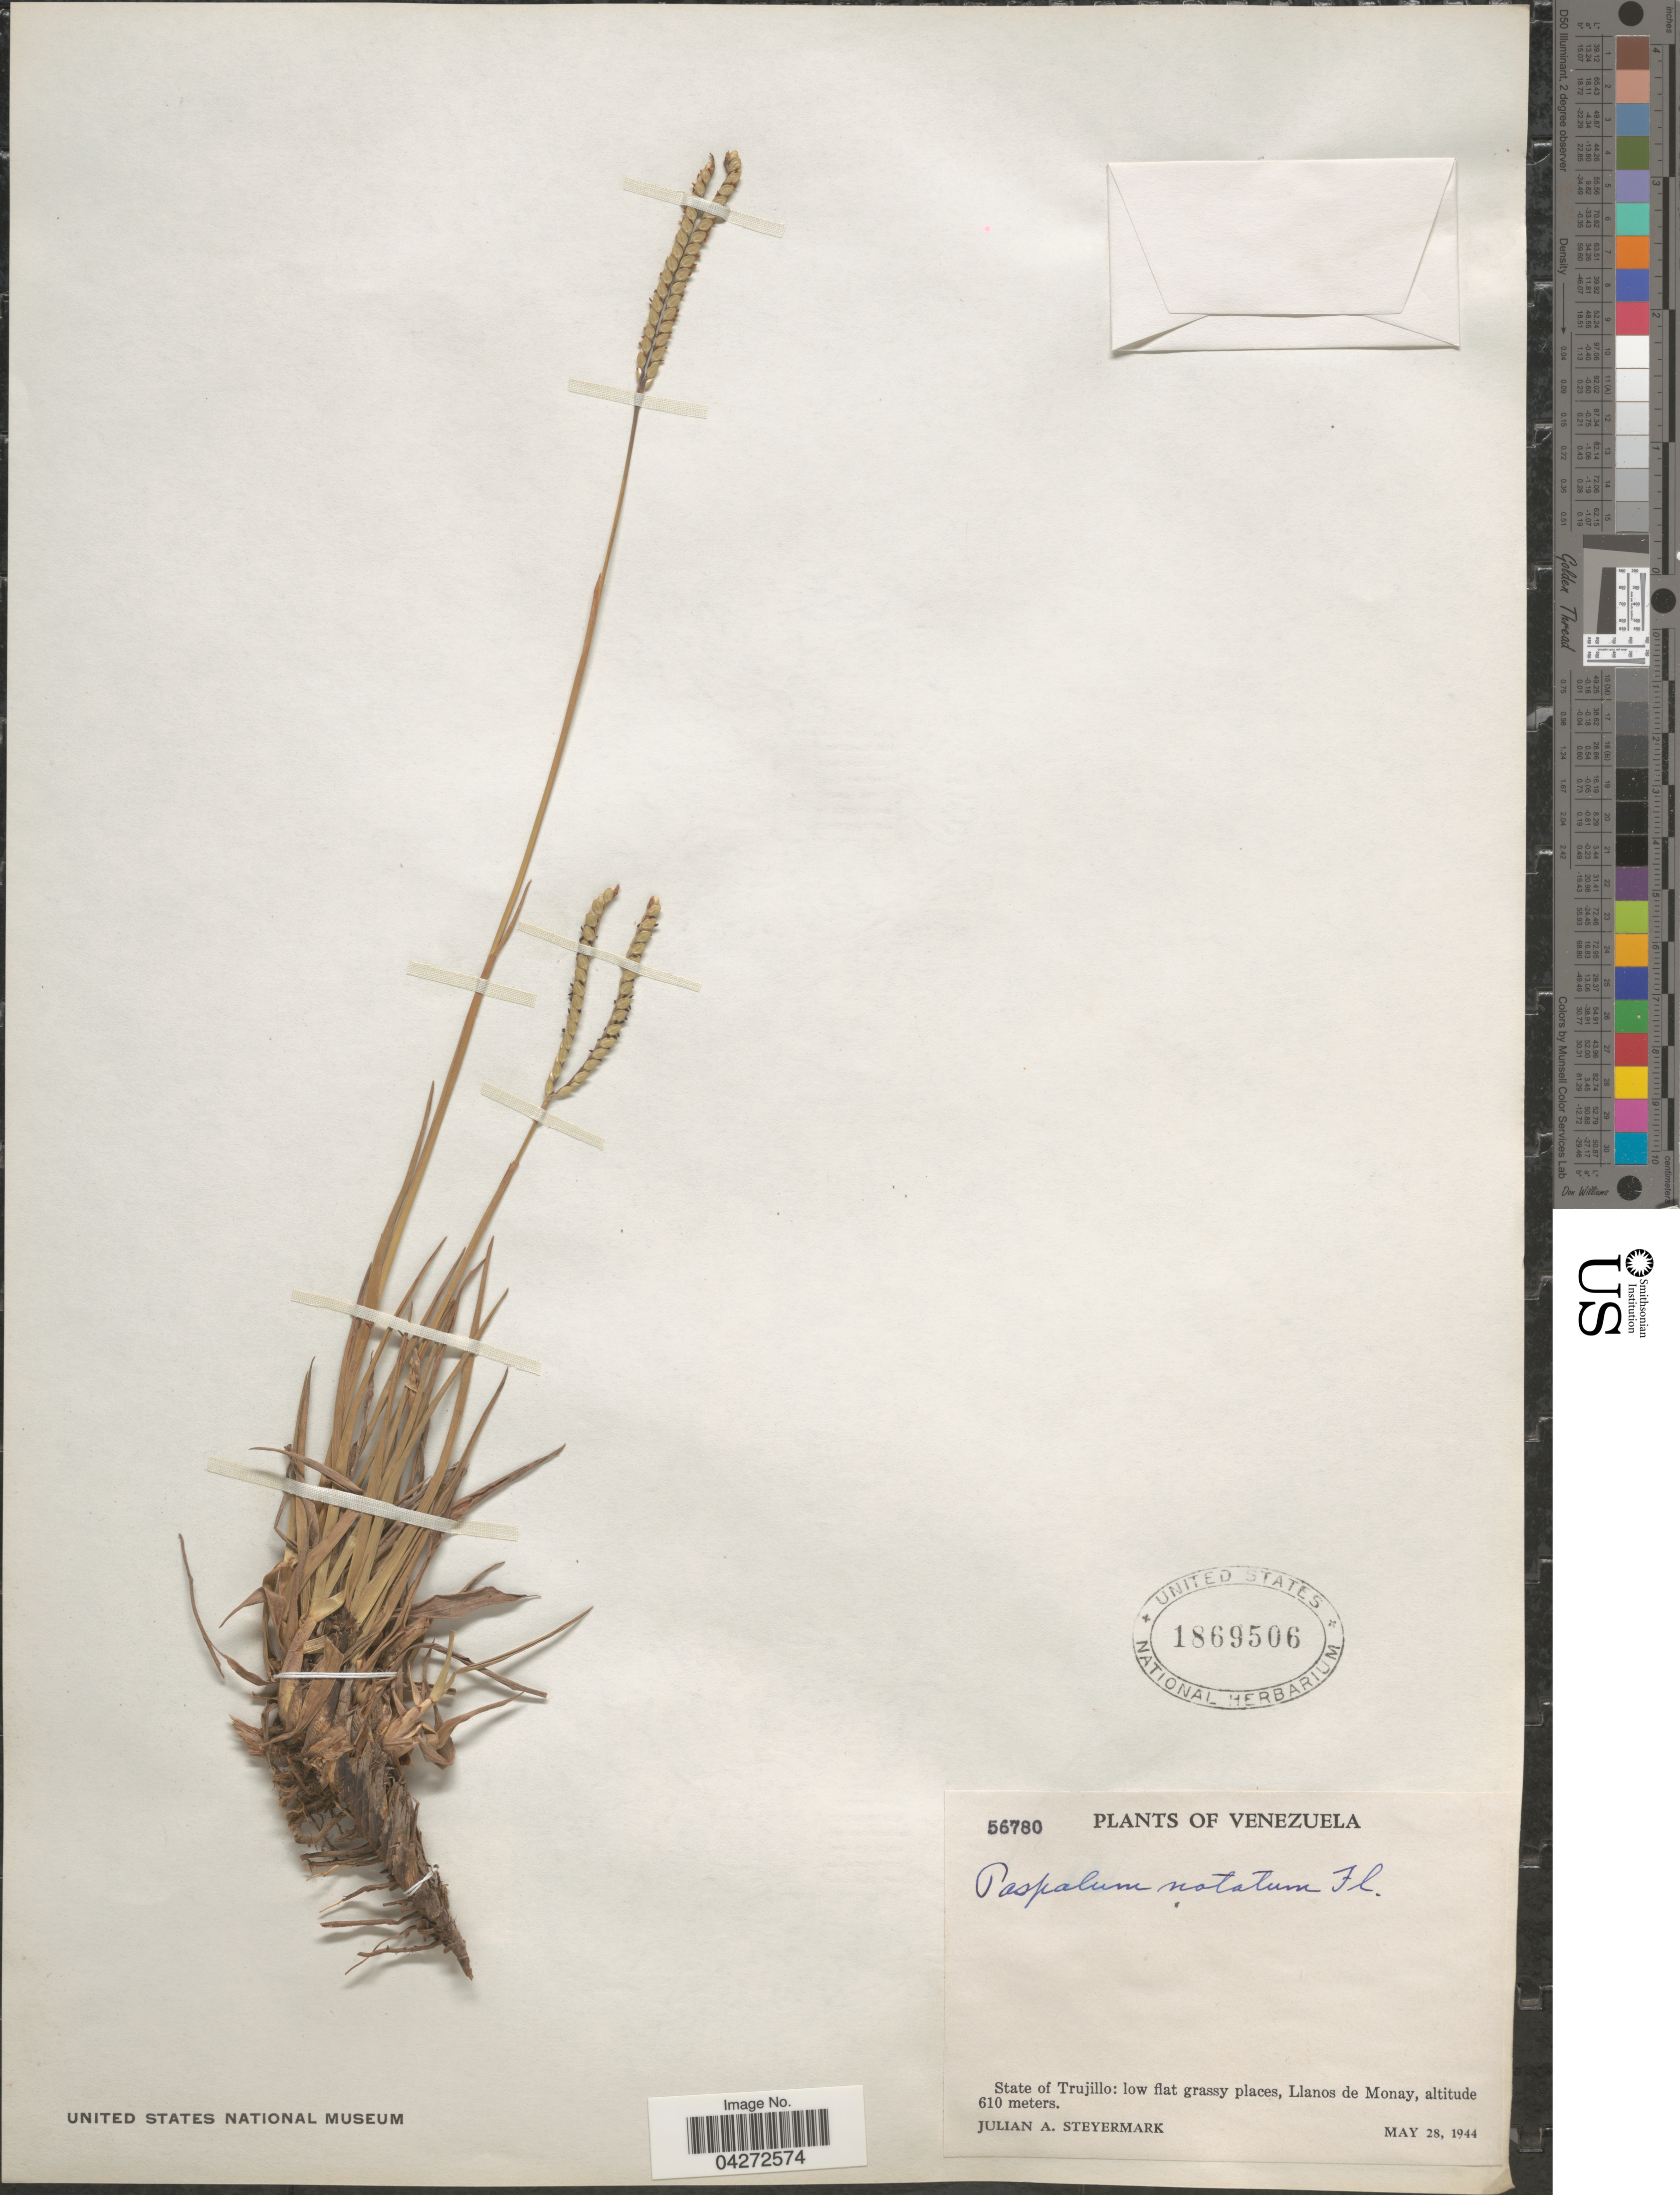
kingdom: Plantae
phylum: Tracheophyta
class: Liliopsida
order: Poales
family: Poaceae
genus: Paspalum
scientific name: Paspalum notatum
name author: Flüggé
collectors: J. Steyermark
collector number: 56780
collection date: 1944-05-28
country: Venezuela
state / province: Trujillo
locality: Low flat grassy places, Llanos de Monay.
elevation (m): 610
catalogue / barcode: US 1869506